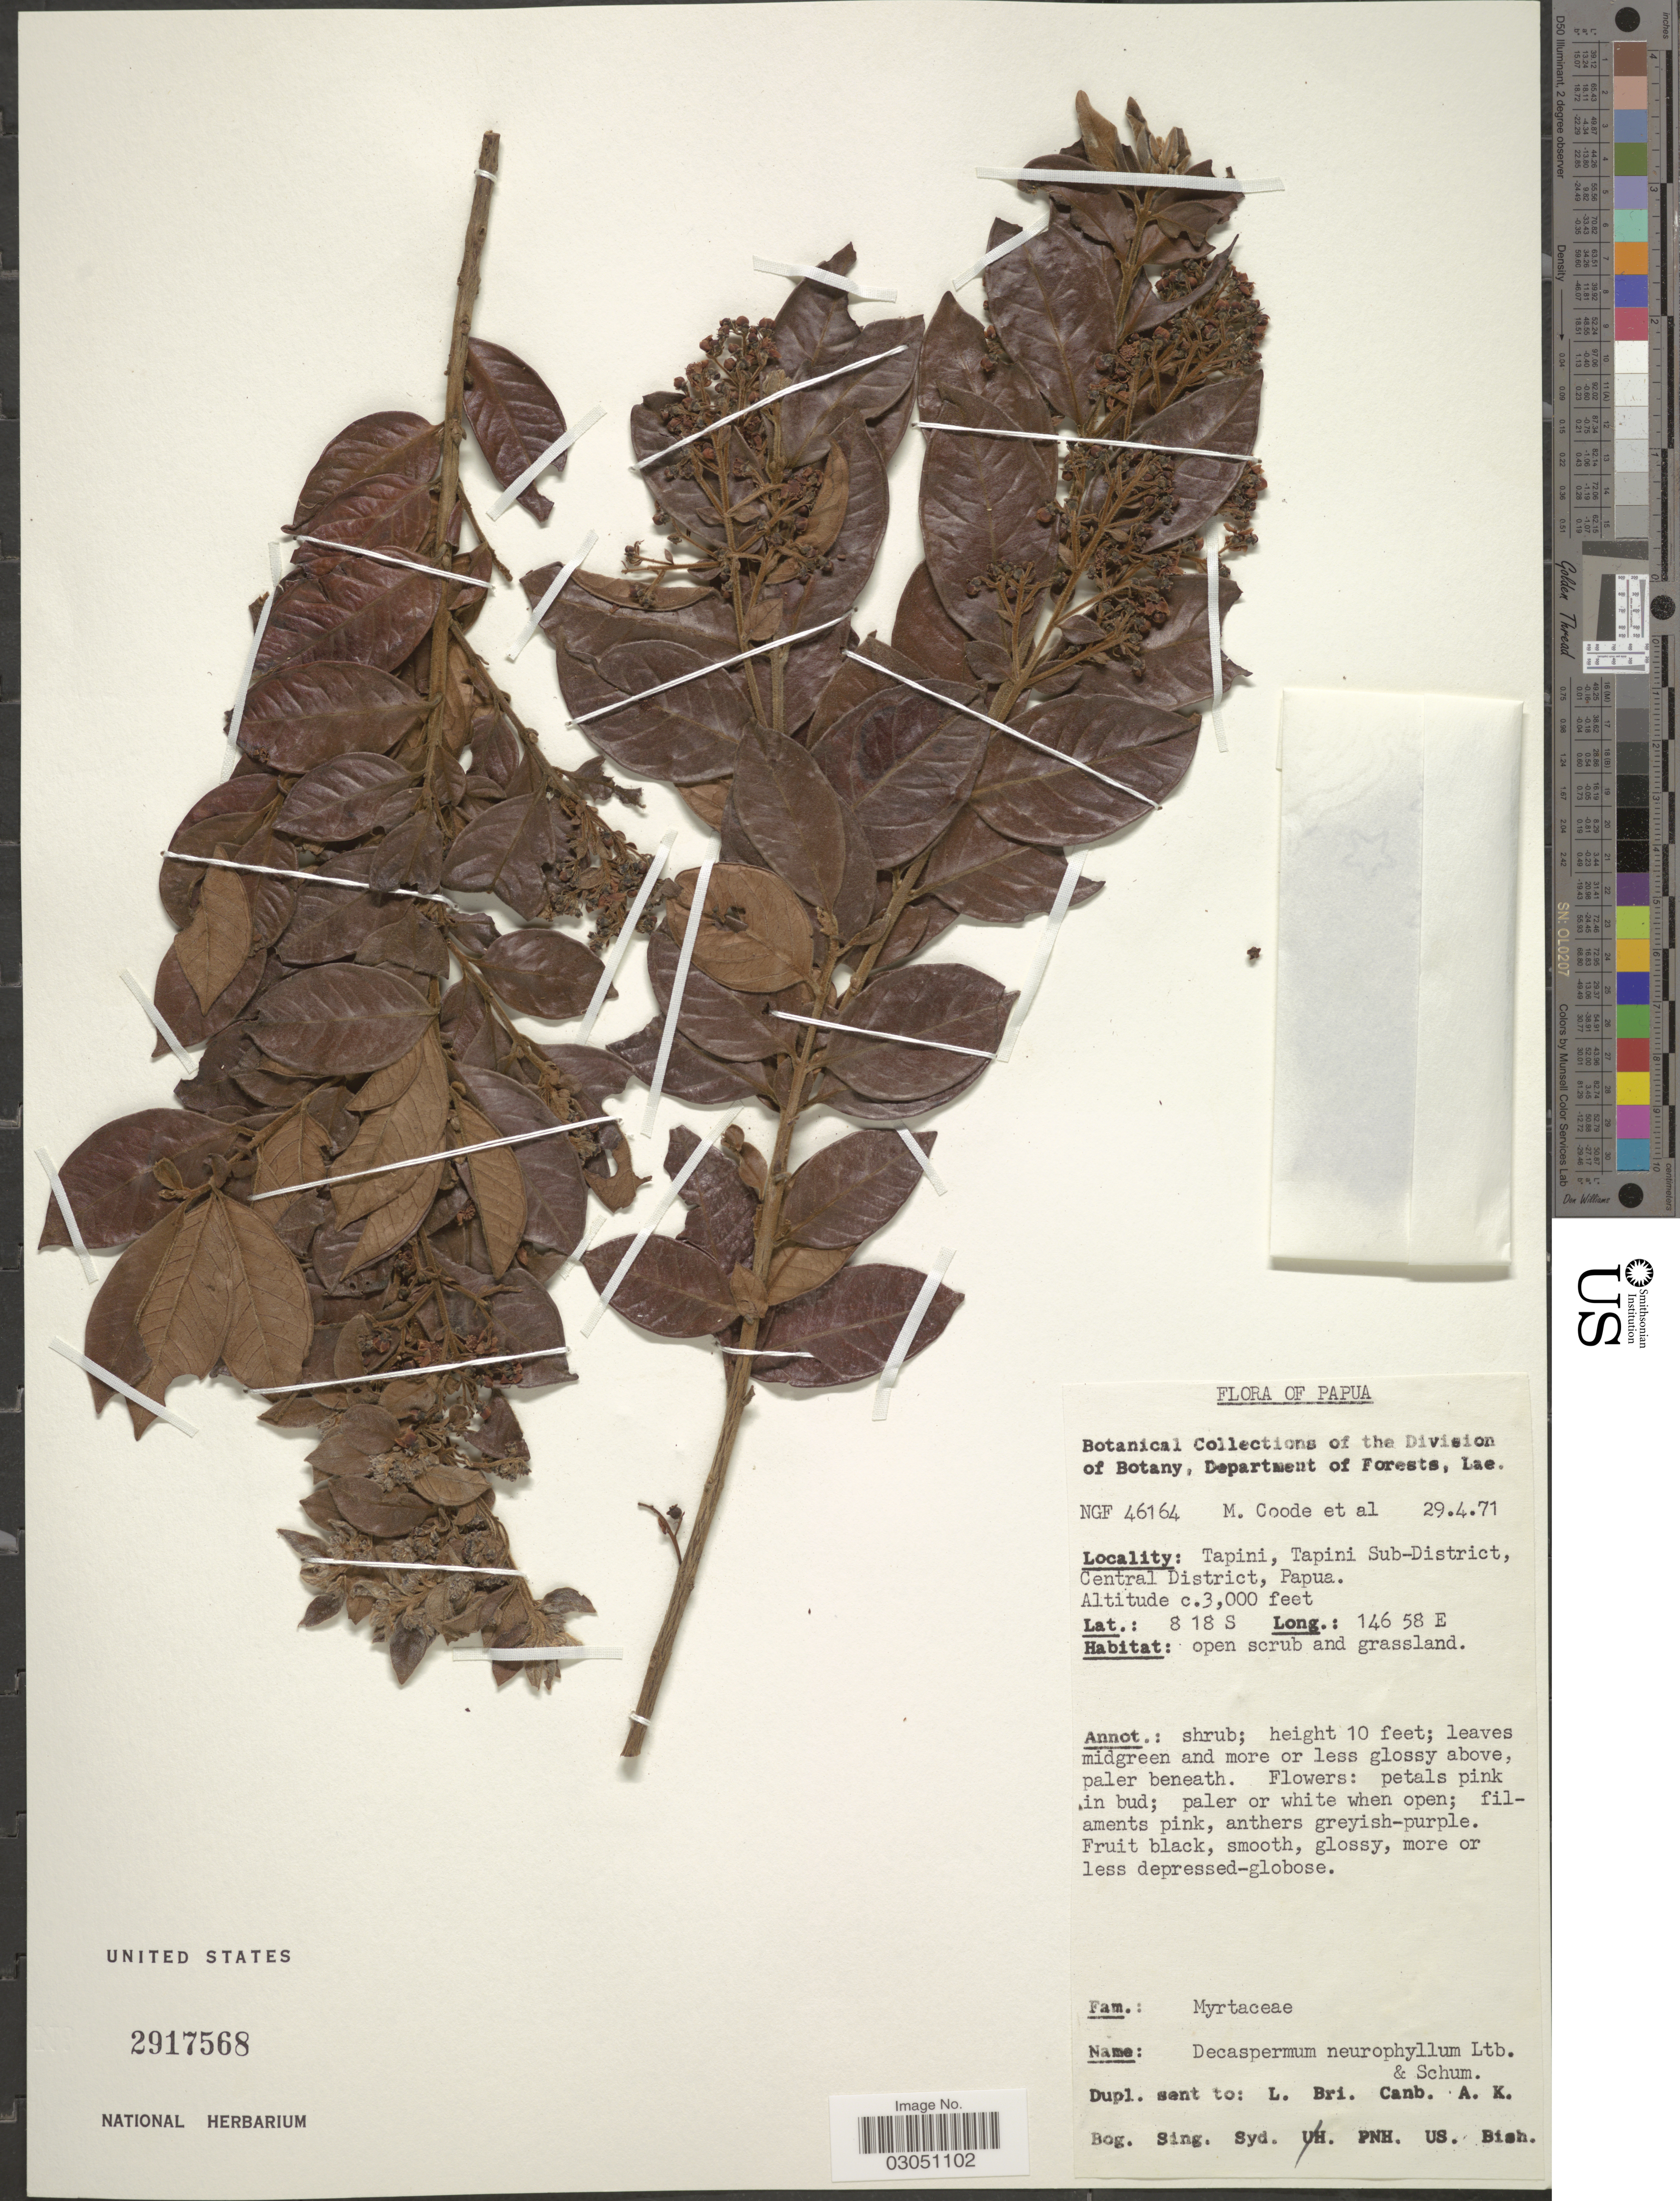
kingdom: Plantae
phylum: Tracheophyta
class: Magnoliopsida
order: Myrtales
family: Myrtaceae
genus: Decaspermum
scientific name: Decaspermum neurophyllum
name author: K. Schum. & Lauterb.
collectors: M. Coode & et al.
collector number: NGF46164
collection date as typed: Transcribed d/m/y: 29/4/71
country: Papua New Guinea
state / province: Central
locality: Papua. Tapini, Tapini Sub-District, Central District, Papua.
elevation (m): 914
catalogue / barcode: US 2917568